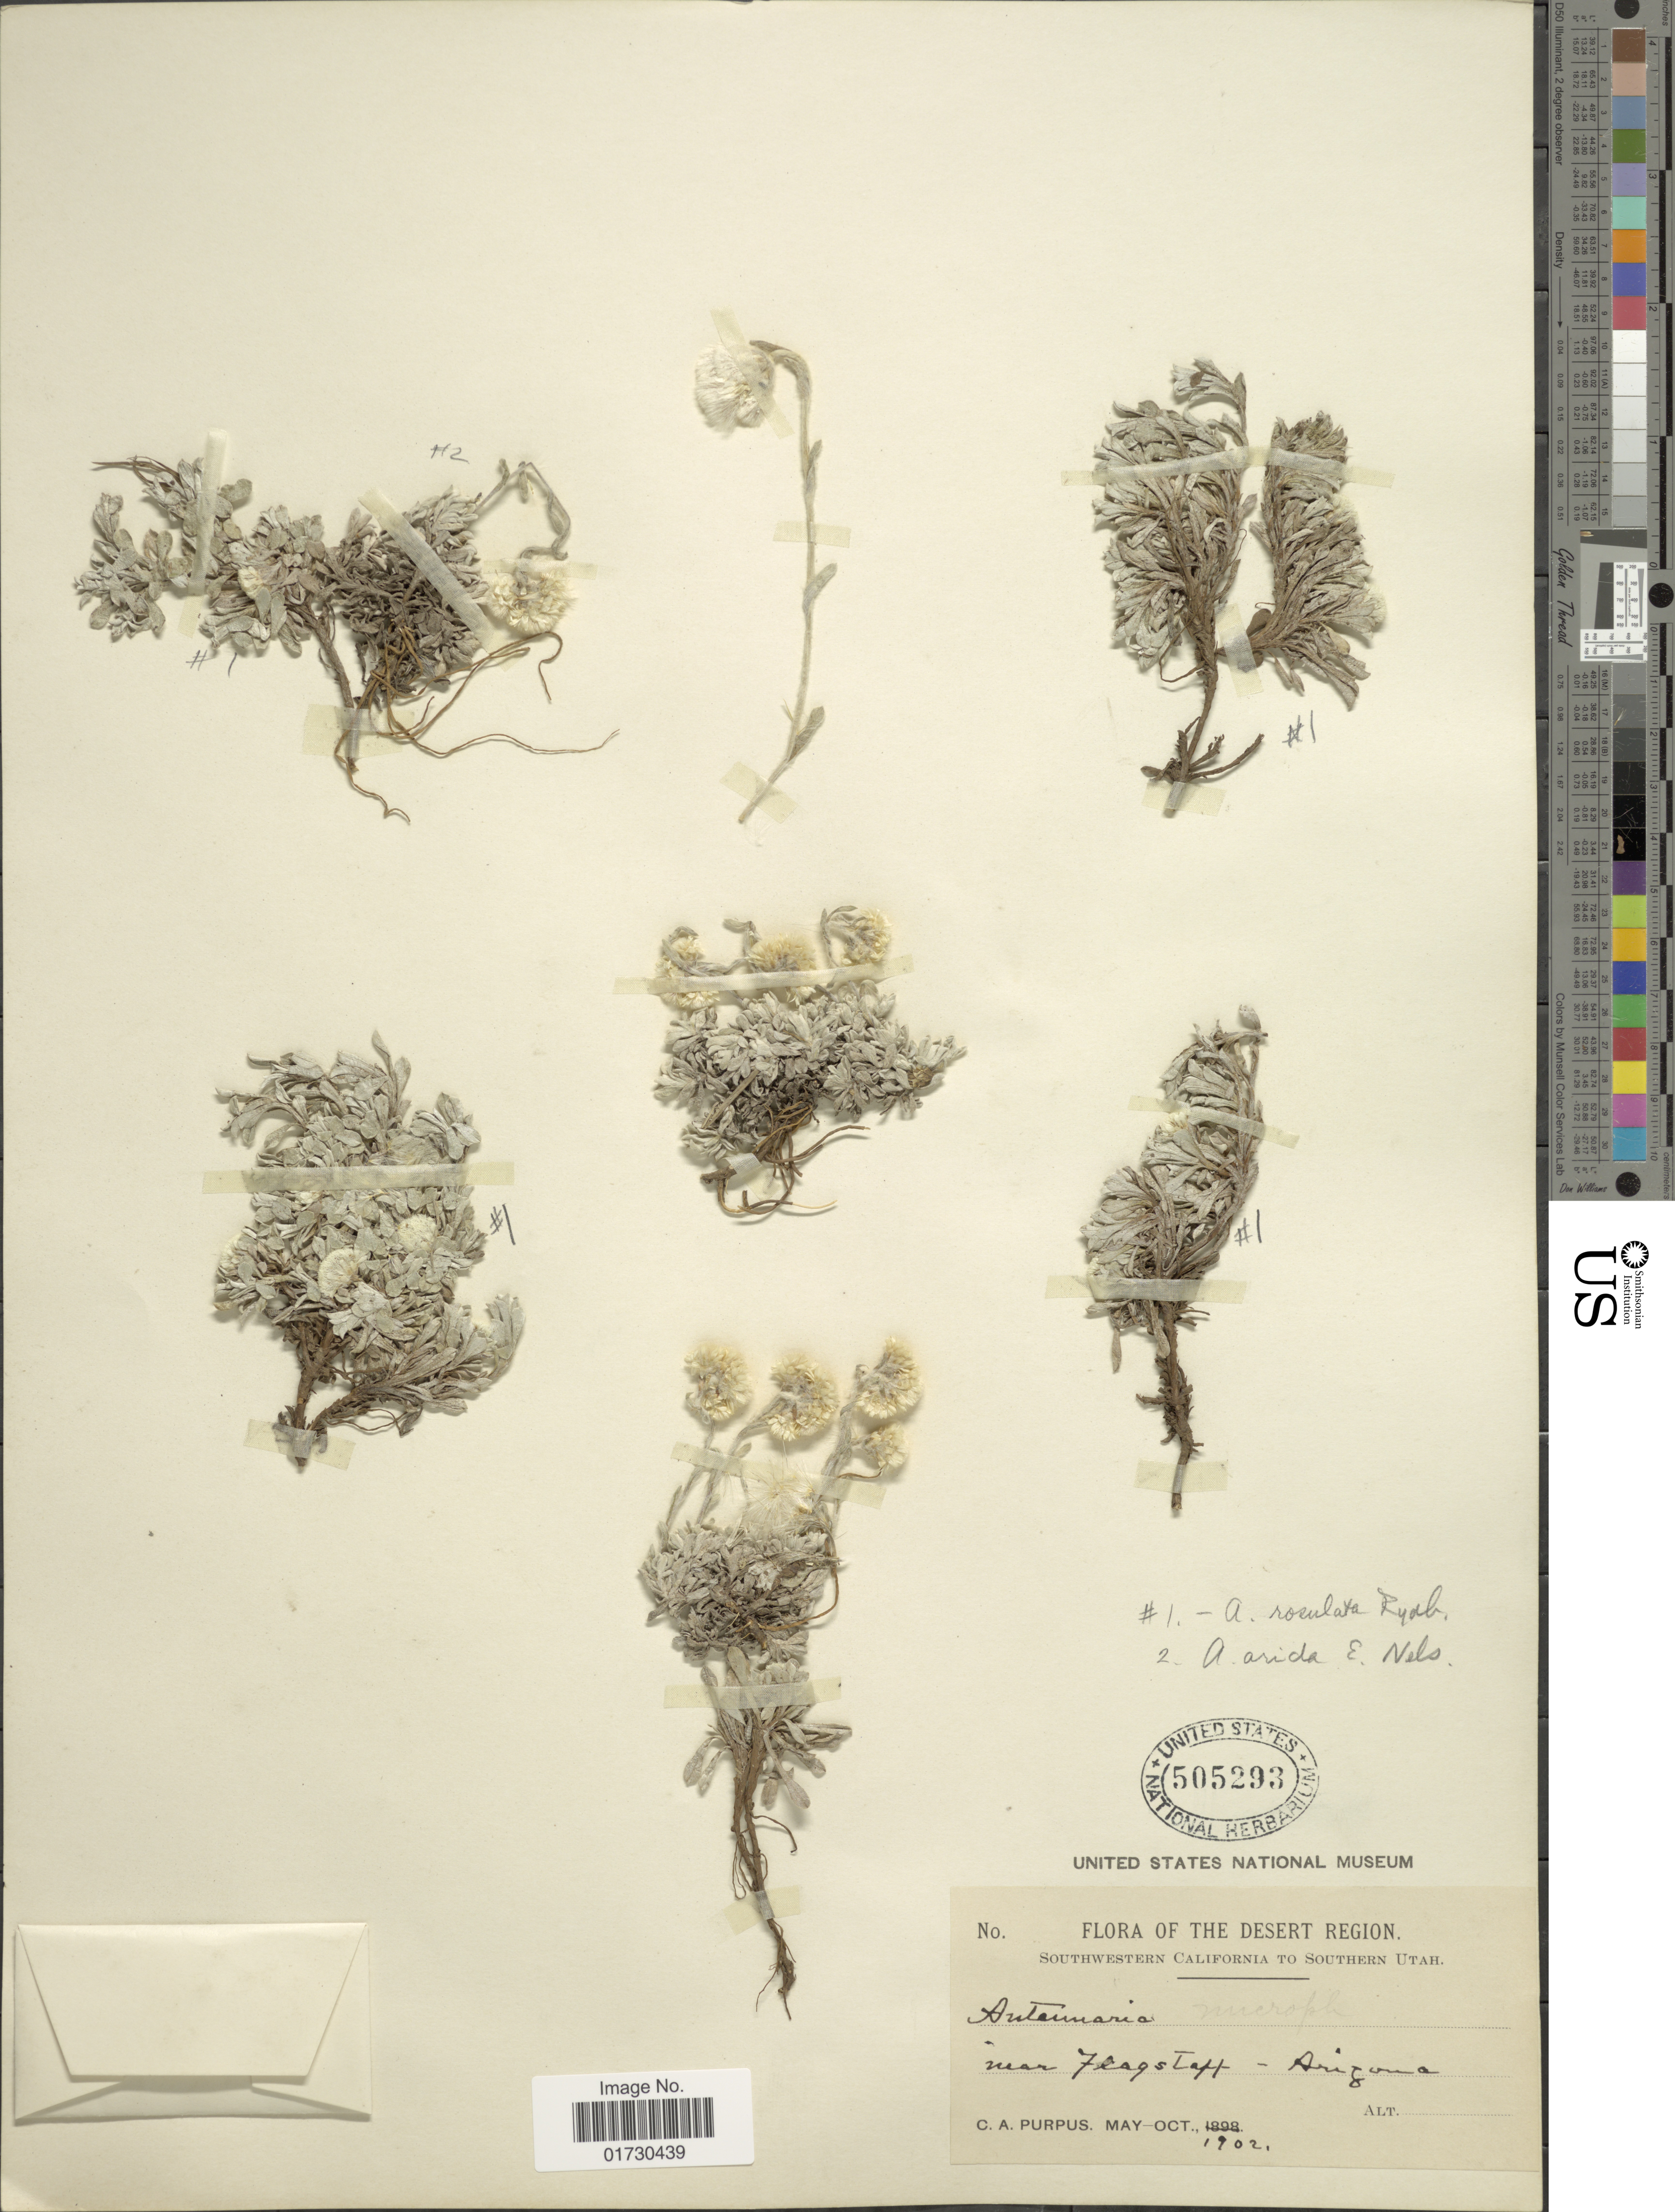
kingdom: Plantae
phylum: Tracheophyta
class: Magnoliopsida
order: Asterales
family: Asteraceae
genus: Antennaria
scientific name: Antennaria arida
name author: E.E. Nelson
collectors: C. A. Purpus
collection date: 1902-05/1902-10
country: United States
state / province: Arizona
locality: The Desert Region, Near Flagstaff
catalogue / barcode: US 505293